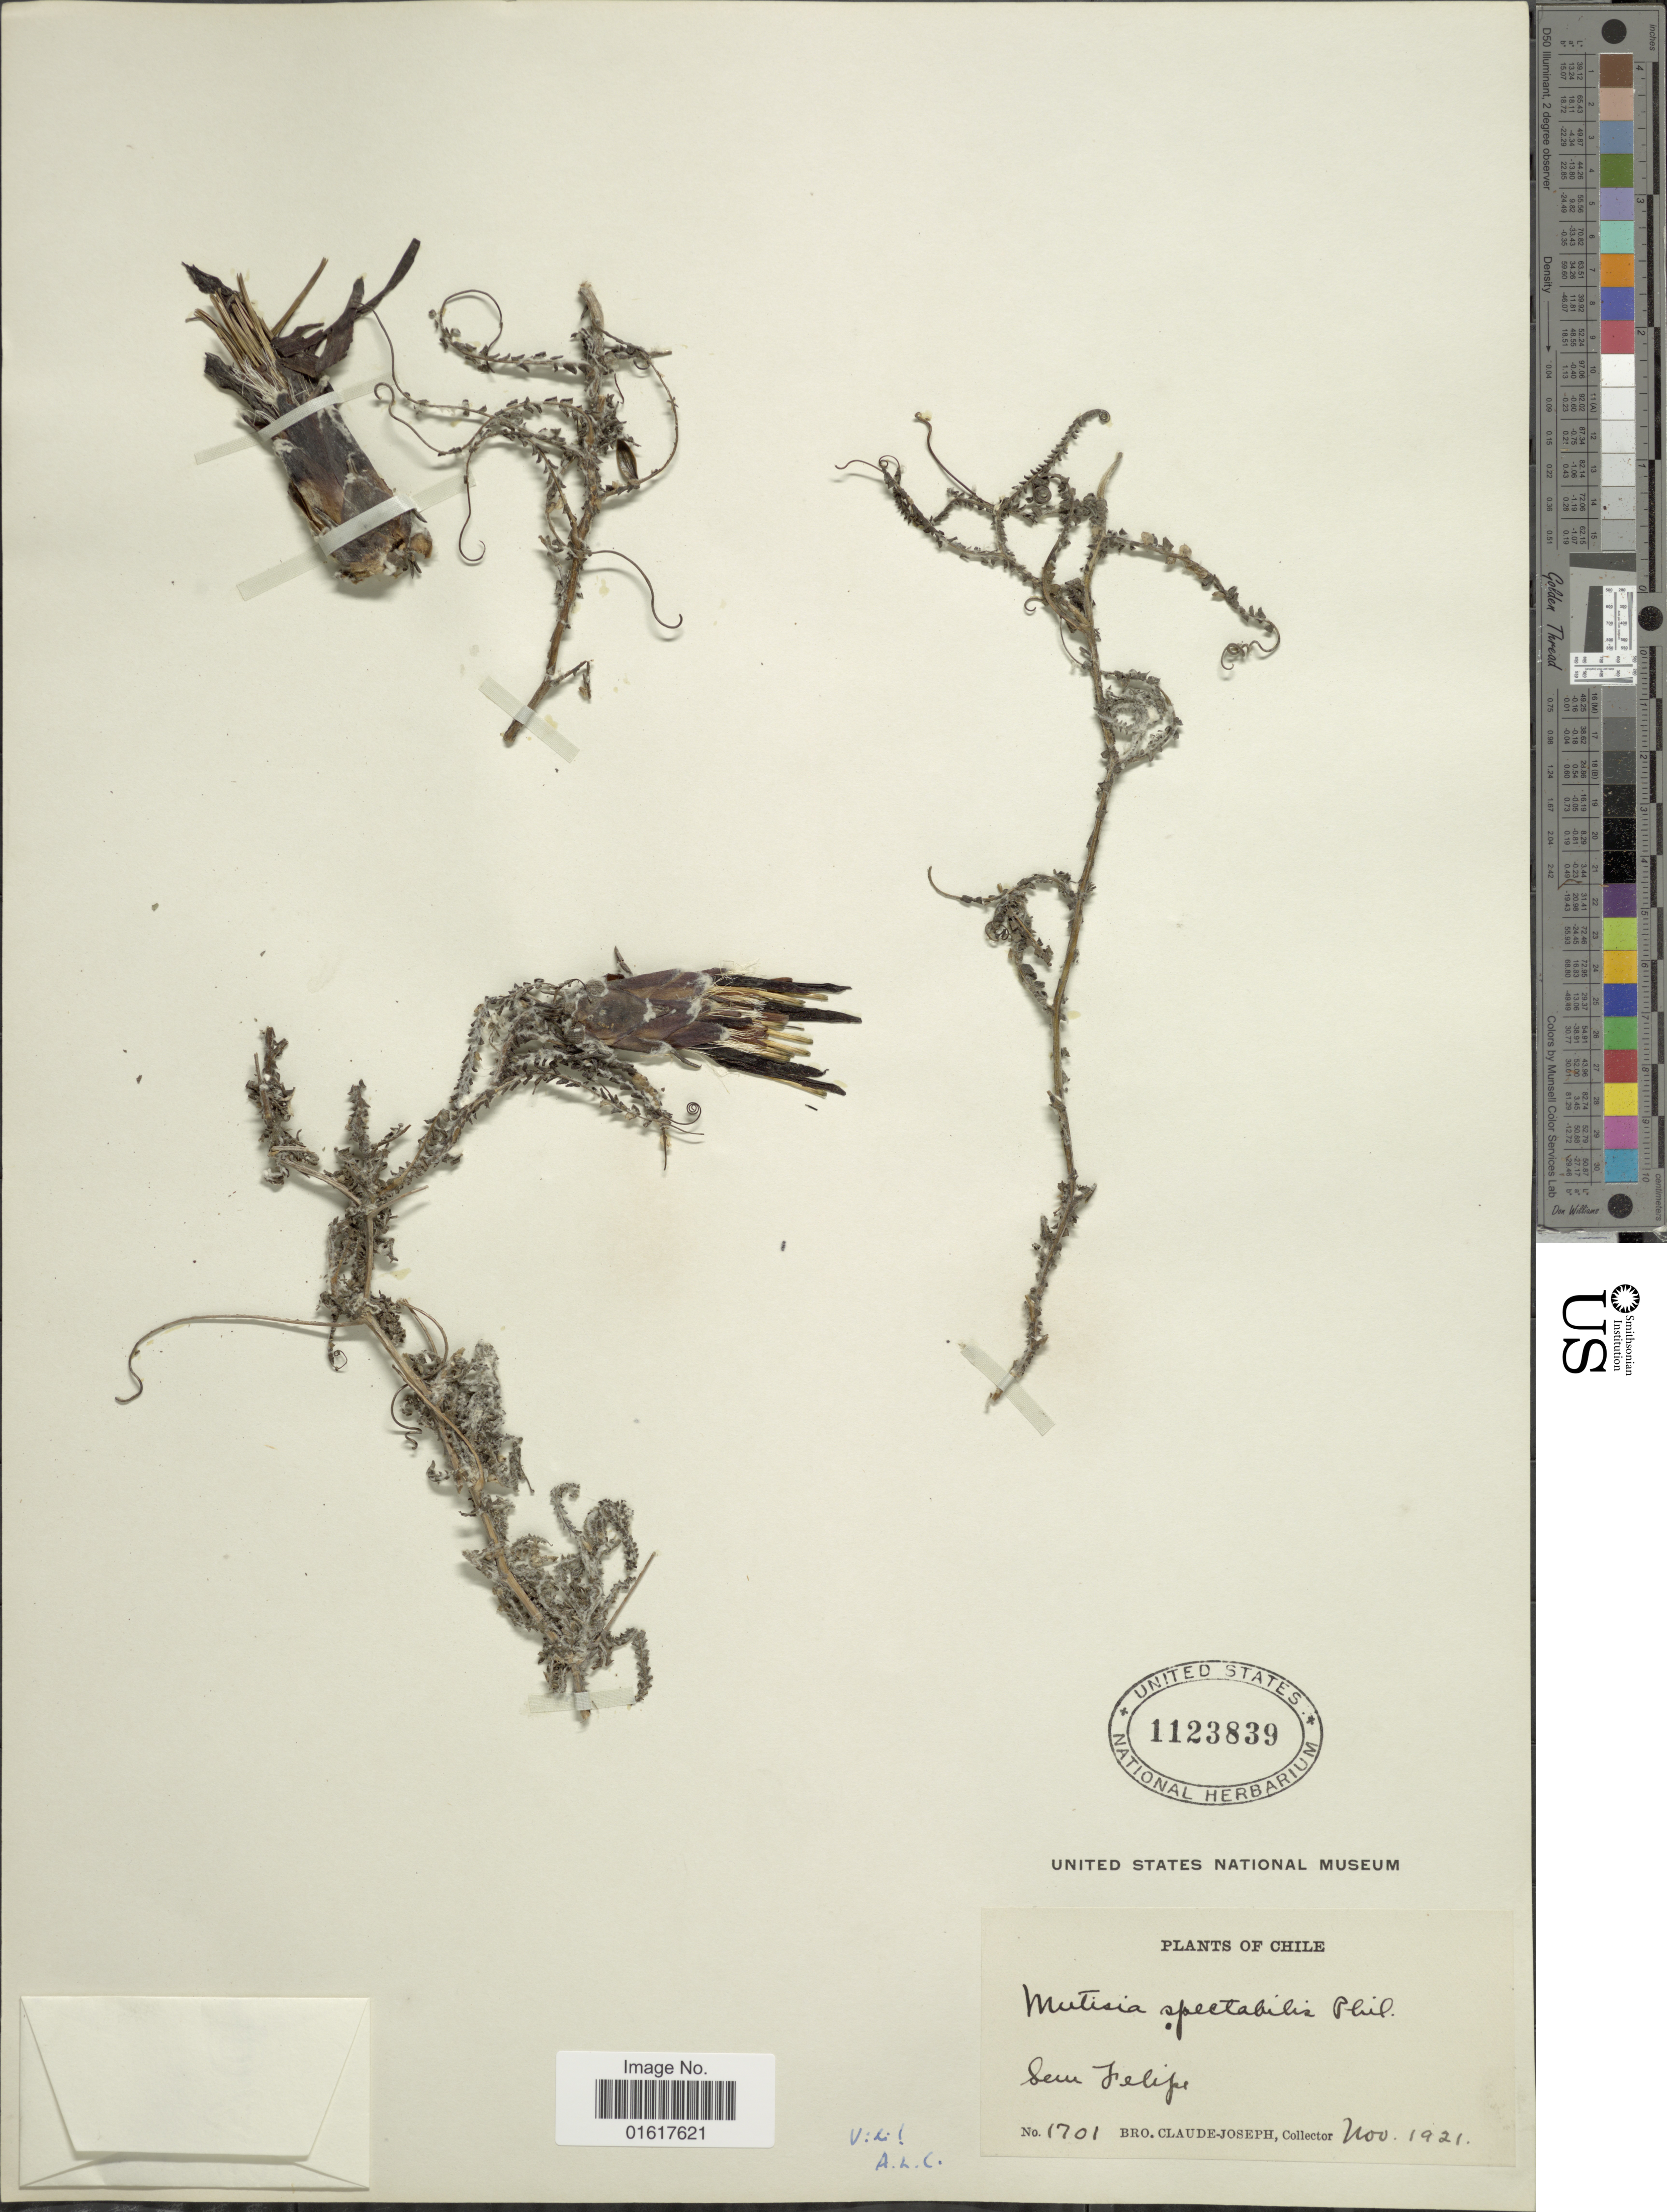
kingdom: Plantae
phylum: Tracheophyta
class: Magnoliopsida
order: Asterales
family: Asteraceae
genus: Mutisia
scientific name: Mutisia spectabilis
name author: Phil.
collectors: Bro. Claude-Joseph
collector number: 1701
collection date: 1921-11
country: Chile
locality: San Felipe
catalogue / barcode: US 1123839